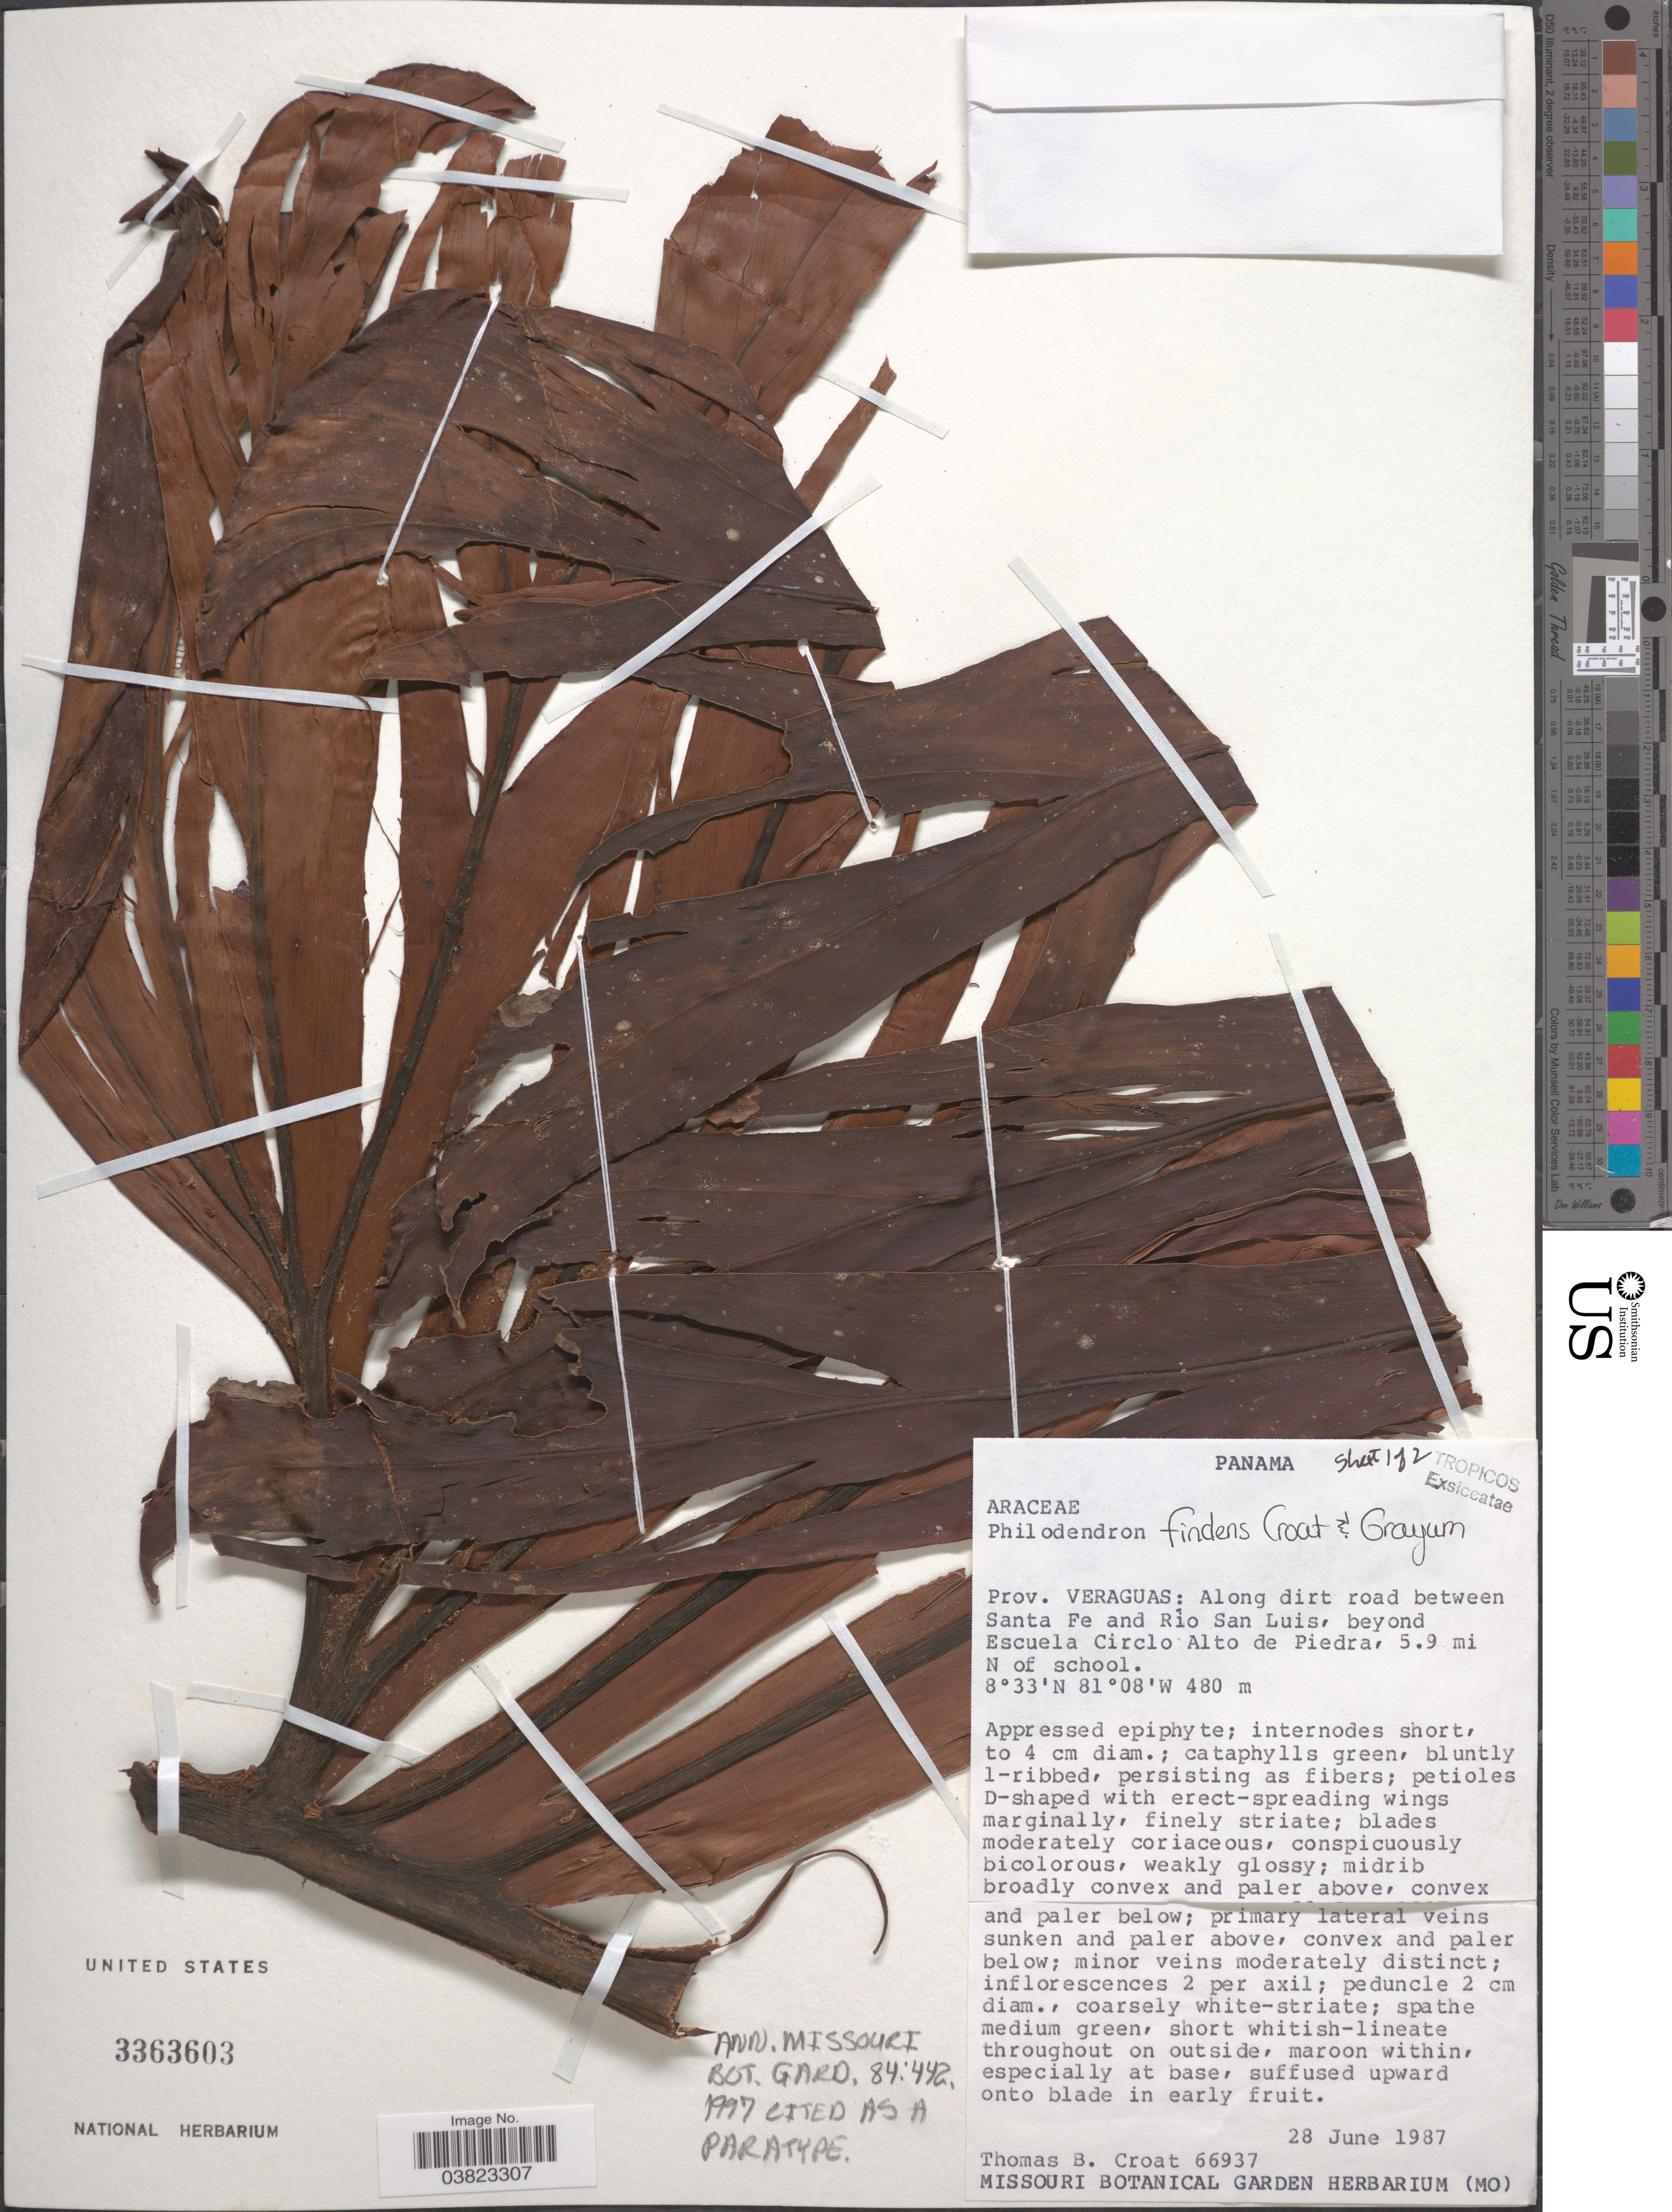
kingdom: Plantae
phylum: Tracheophyta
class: Liliopsida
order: Alismatales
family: Araceae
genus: Philodendron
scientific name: Philodendron findens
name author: Croat & Grayum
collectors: T. B. Croat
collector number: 66937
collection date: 1987-06-28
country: Panama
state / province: Veraguas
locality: Along dirt road between Santa Fe and Rio San Luis, beyond Escuela Circlo Alto de Piedra, 5.9 mi N of school.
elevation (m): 480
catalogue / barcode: US 3363603